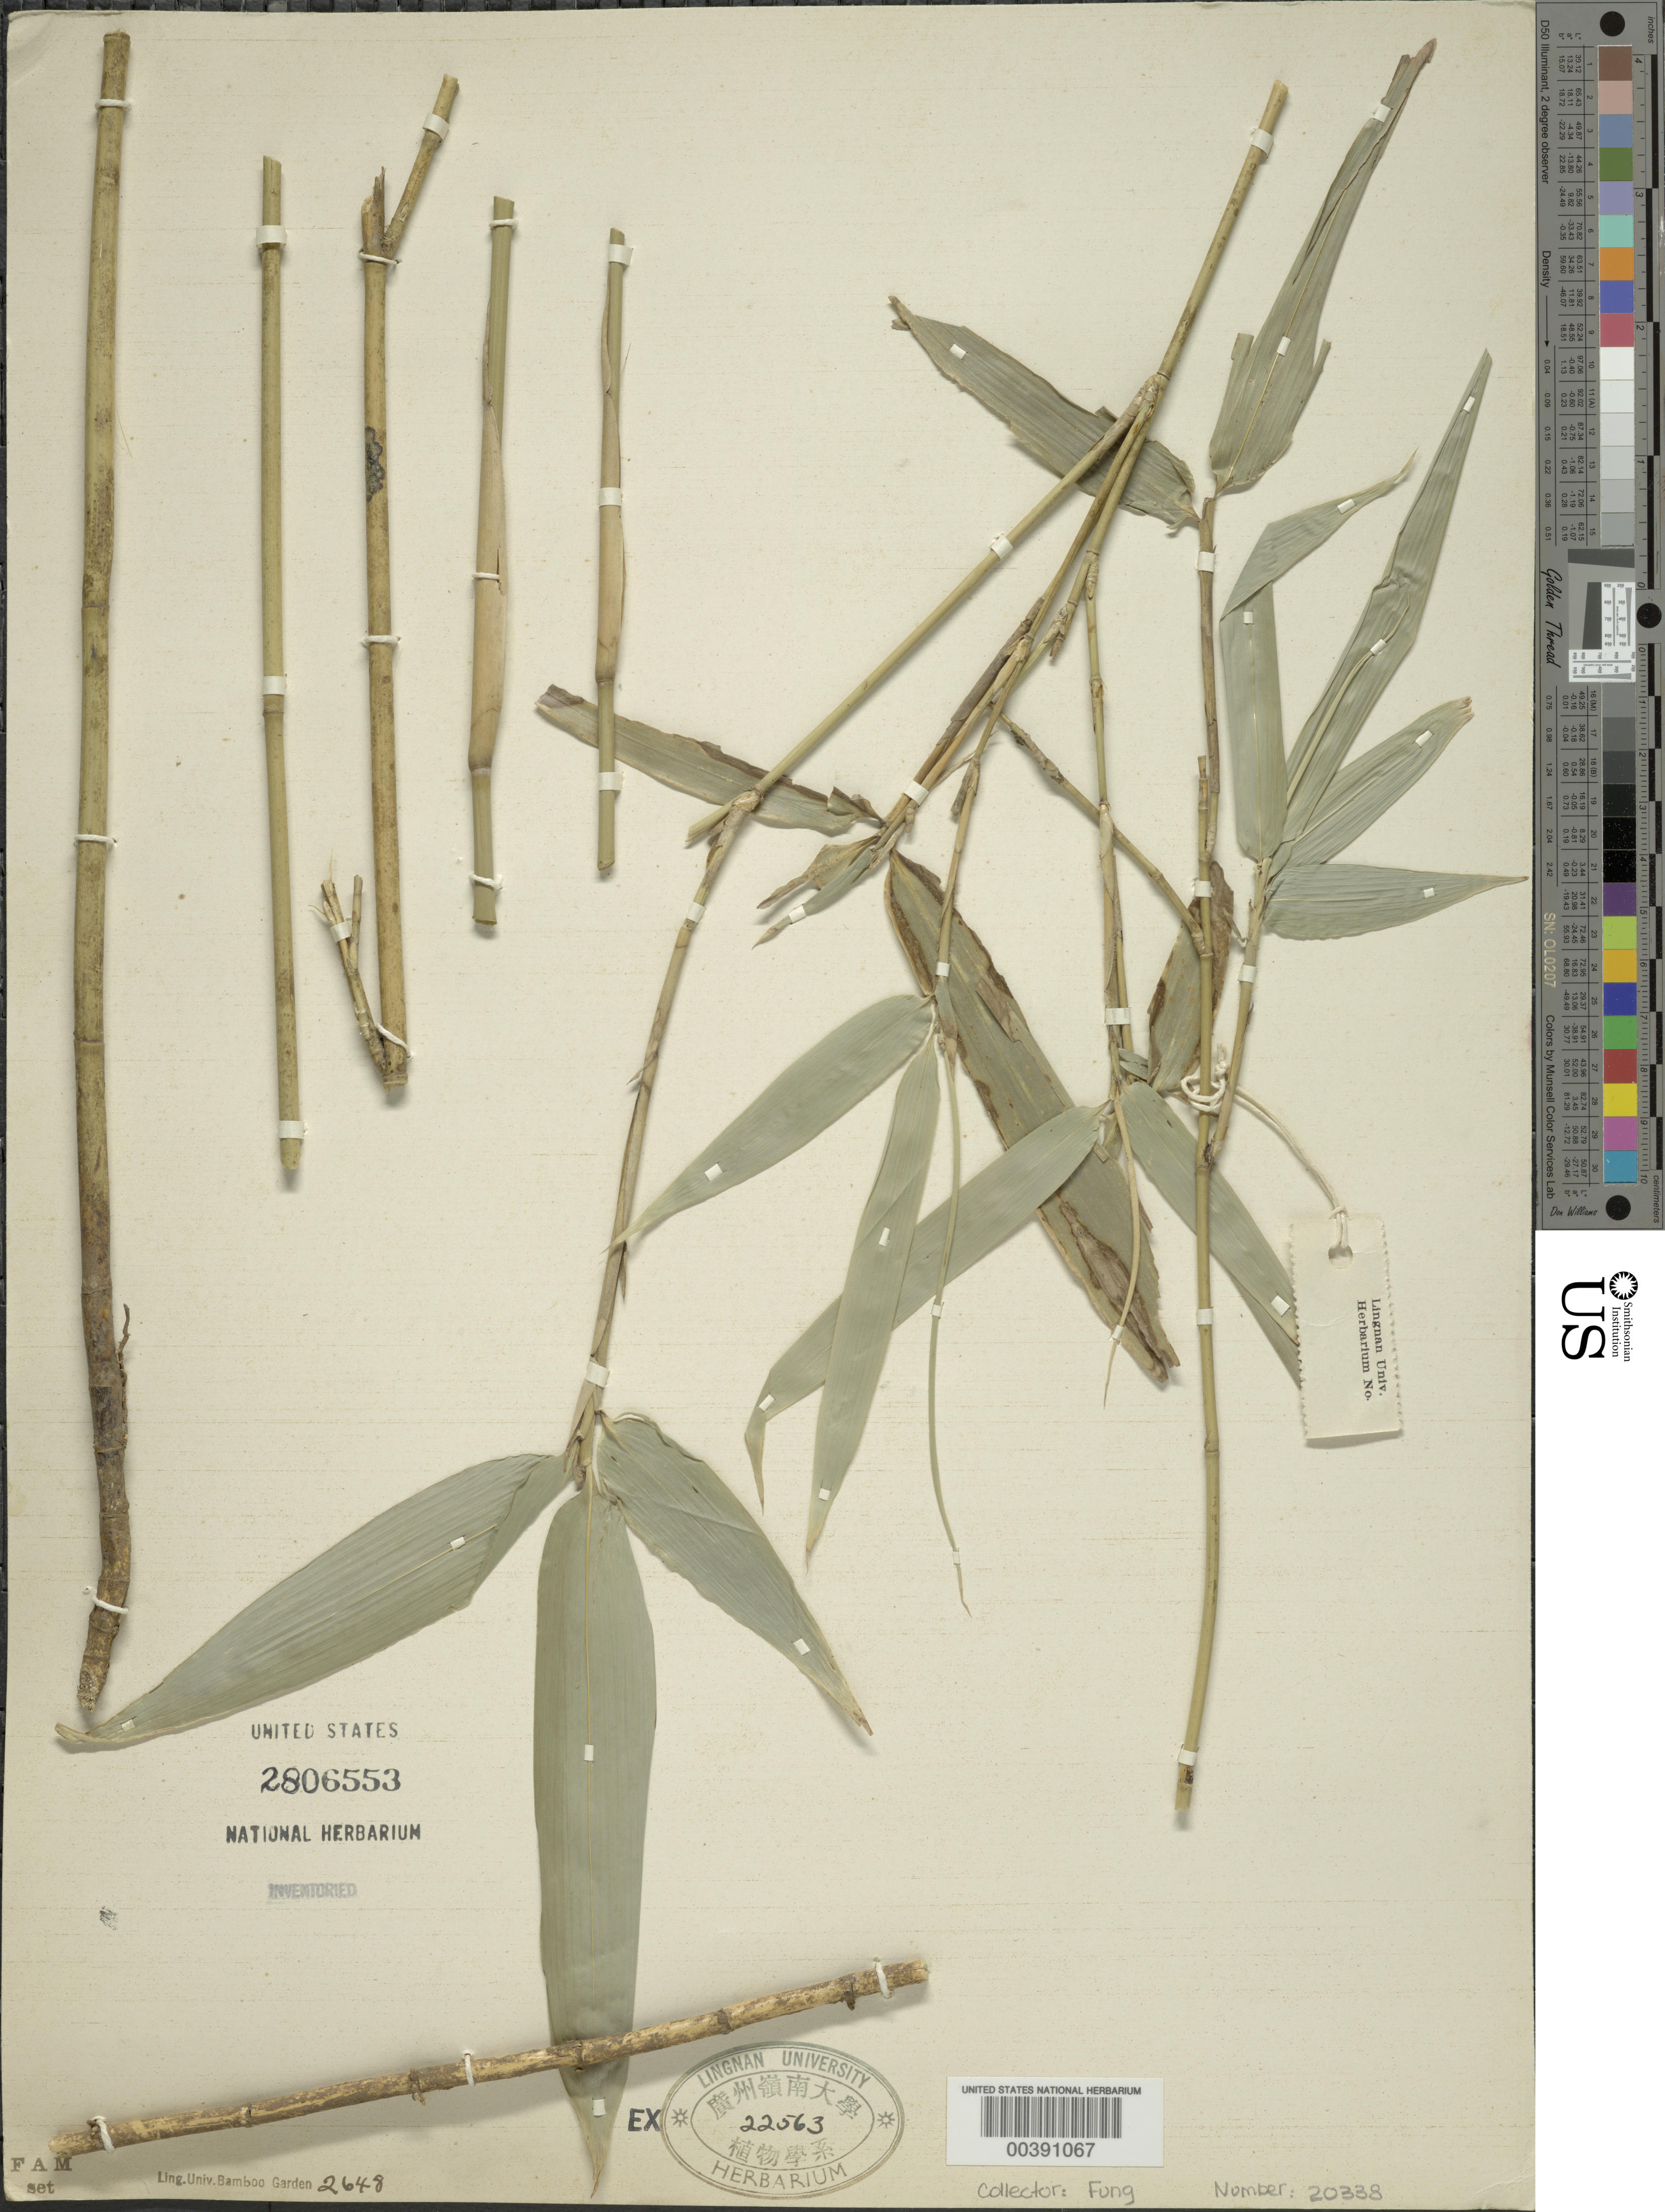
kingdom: Plantae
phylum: Tracheophyta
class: Liliopsida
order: Poales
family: Poaceae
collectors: H. L. Fung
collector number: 20338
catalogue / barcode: US 2806553